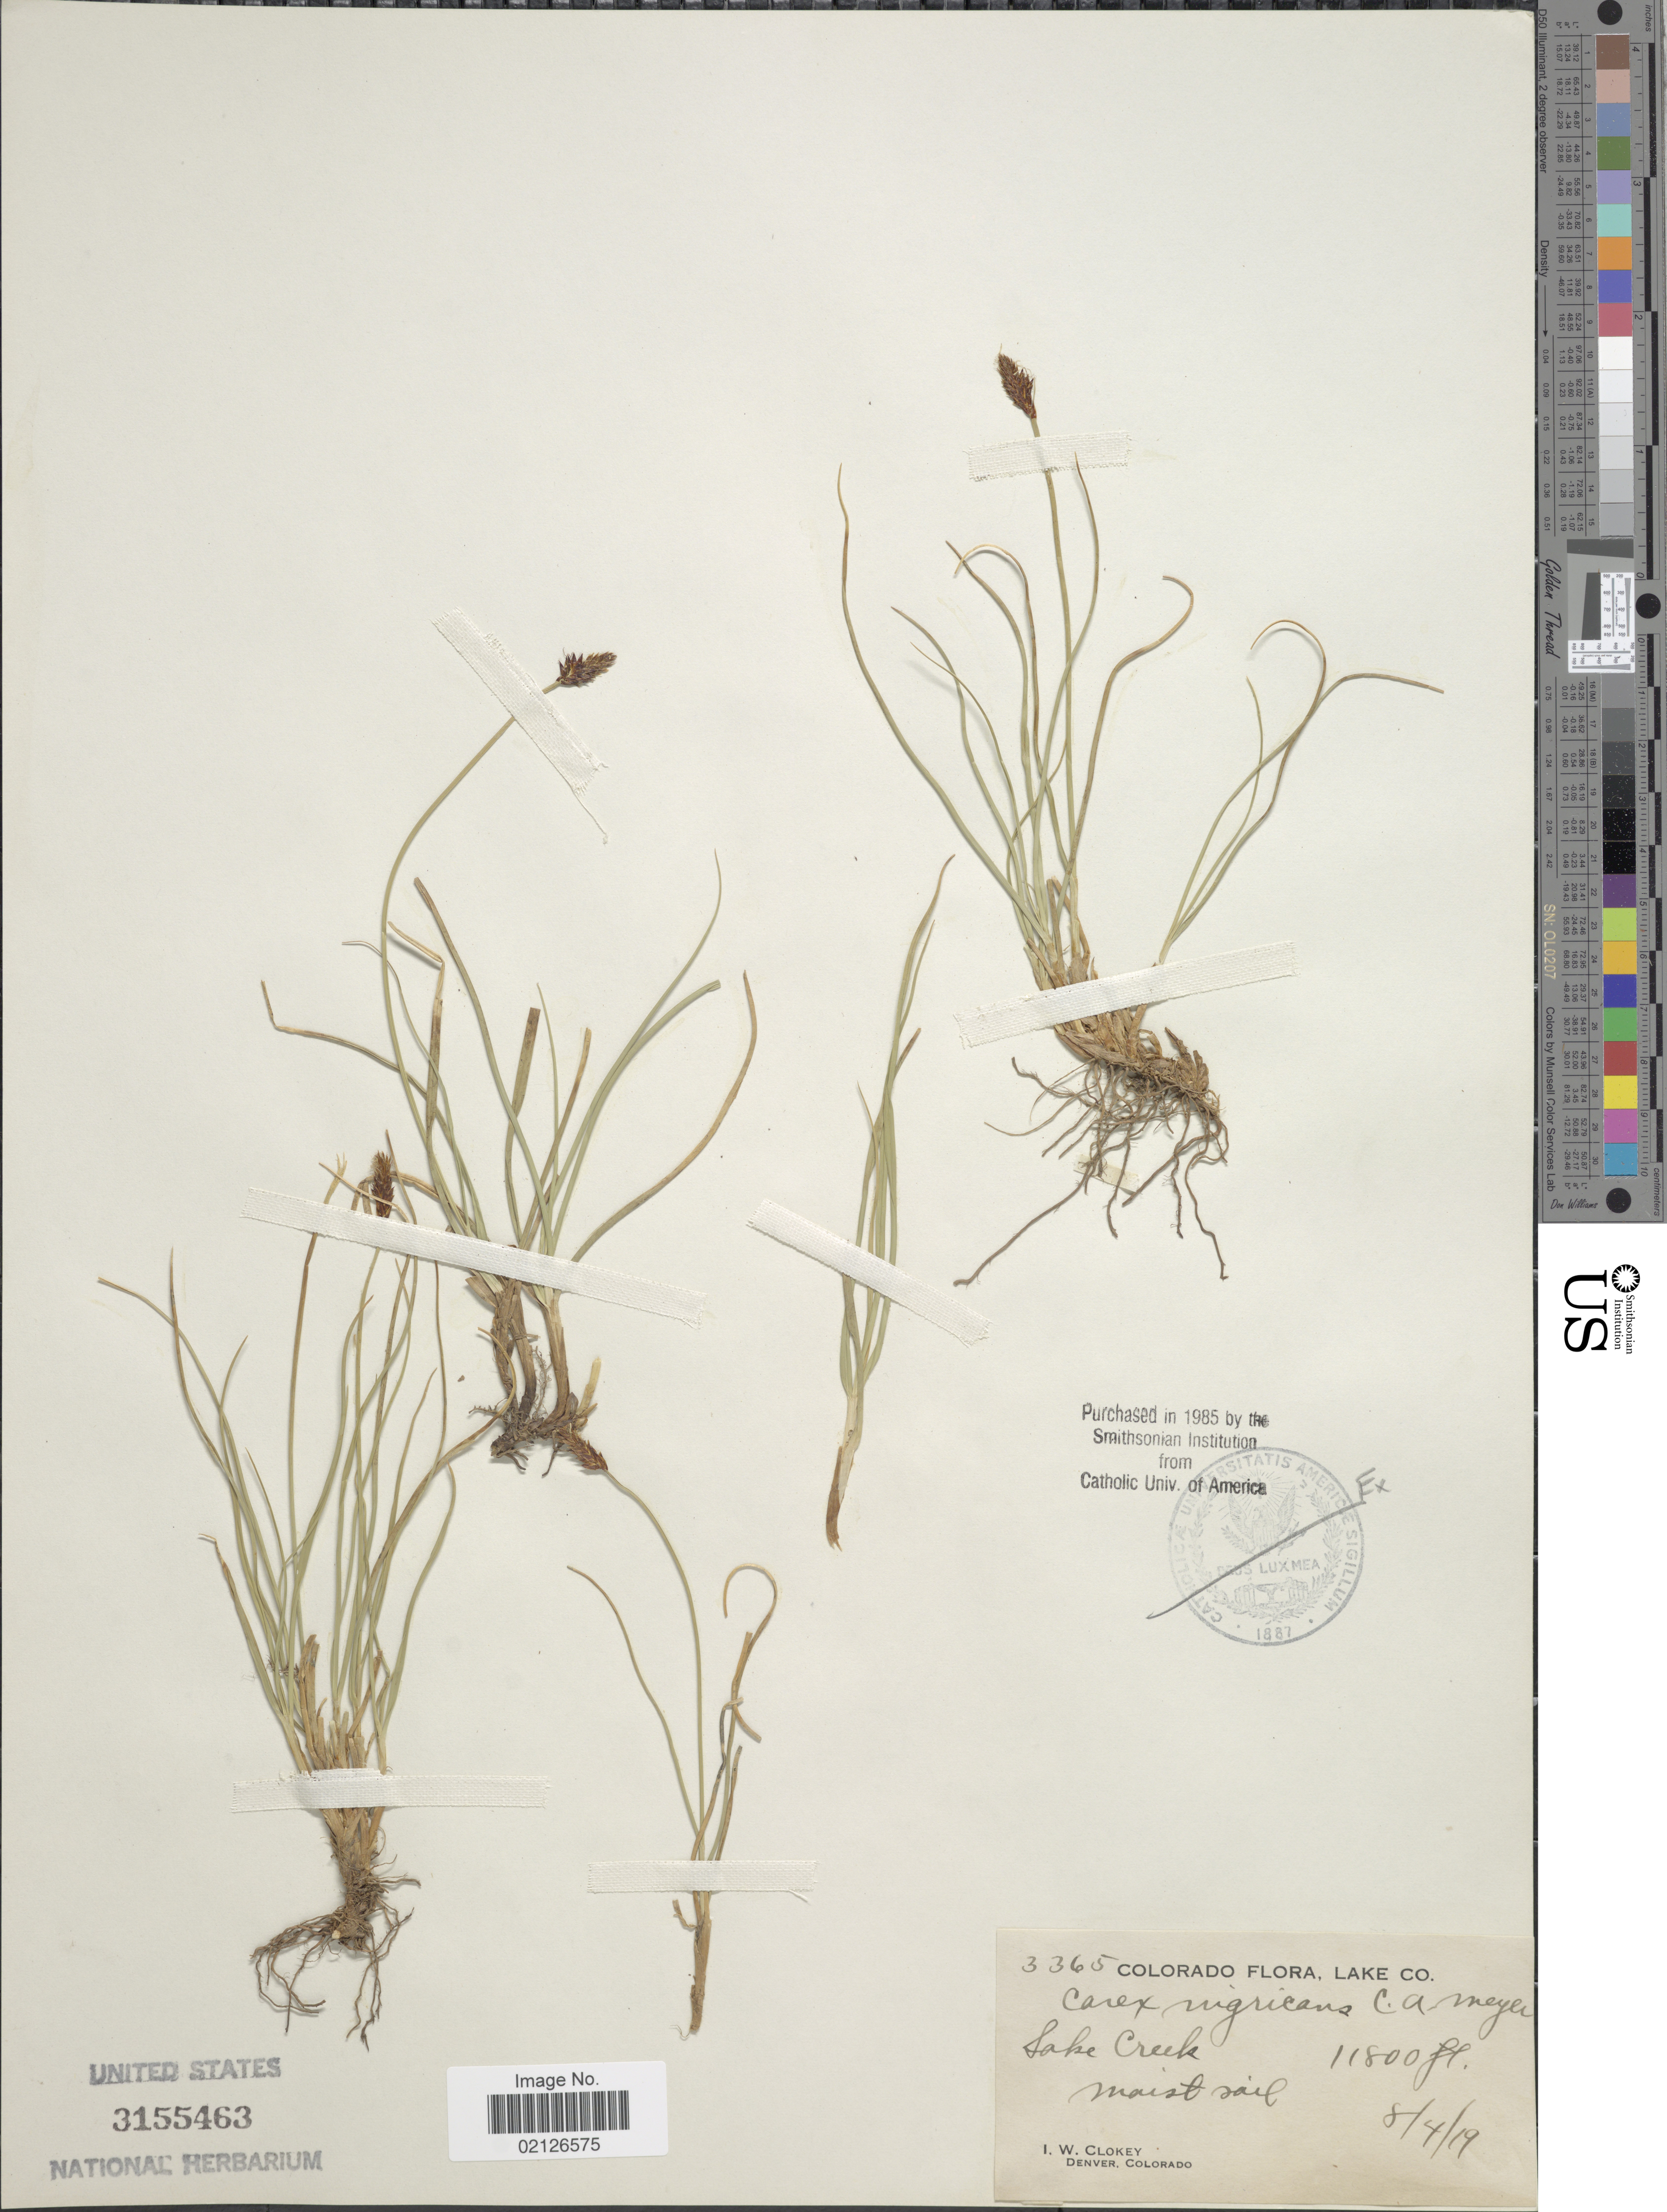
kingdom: Plantae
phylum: Tracheophyta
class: Liliopsida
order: Poales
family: Cyperaceae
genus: Carex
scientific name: Carex nigricans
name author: C.A. Mey.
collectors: I. W. Clokey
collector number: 3365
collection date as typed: Transcribed d/m/y: 4/8/19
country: United States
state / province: Colorado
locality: Lake Co., Lake Creek, Moist soil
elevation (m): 3597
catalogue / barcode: US 3155463